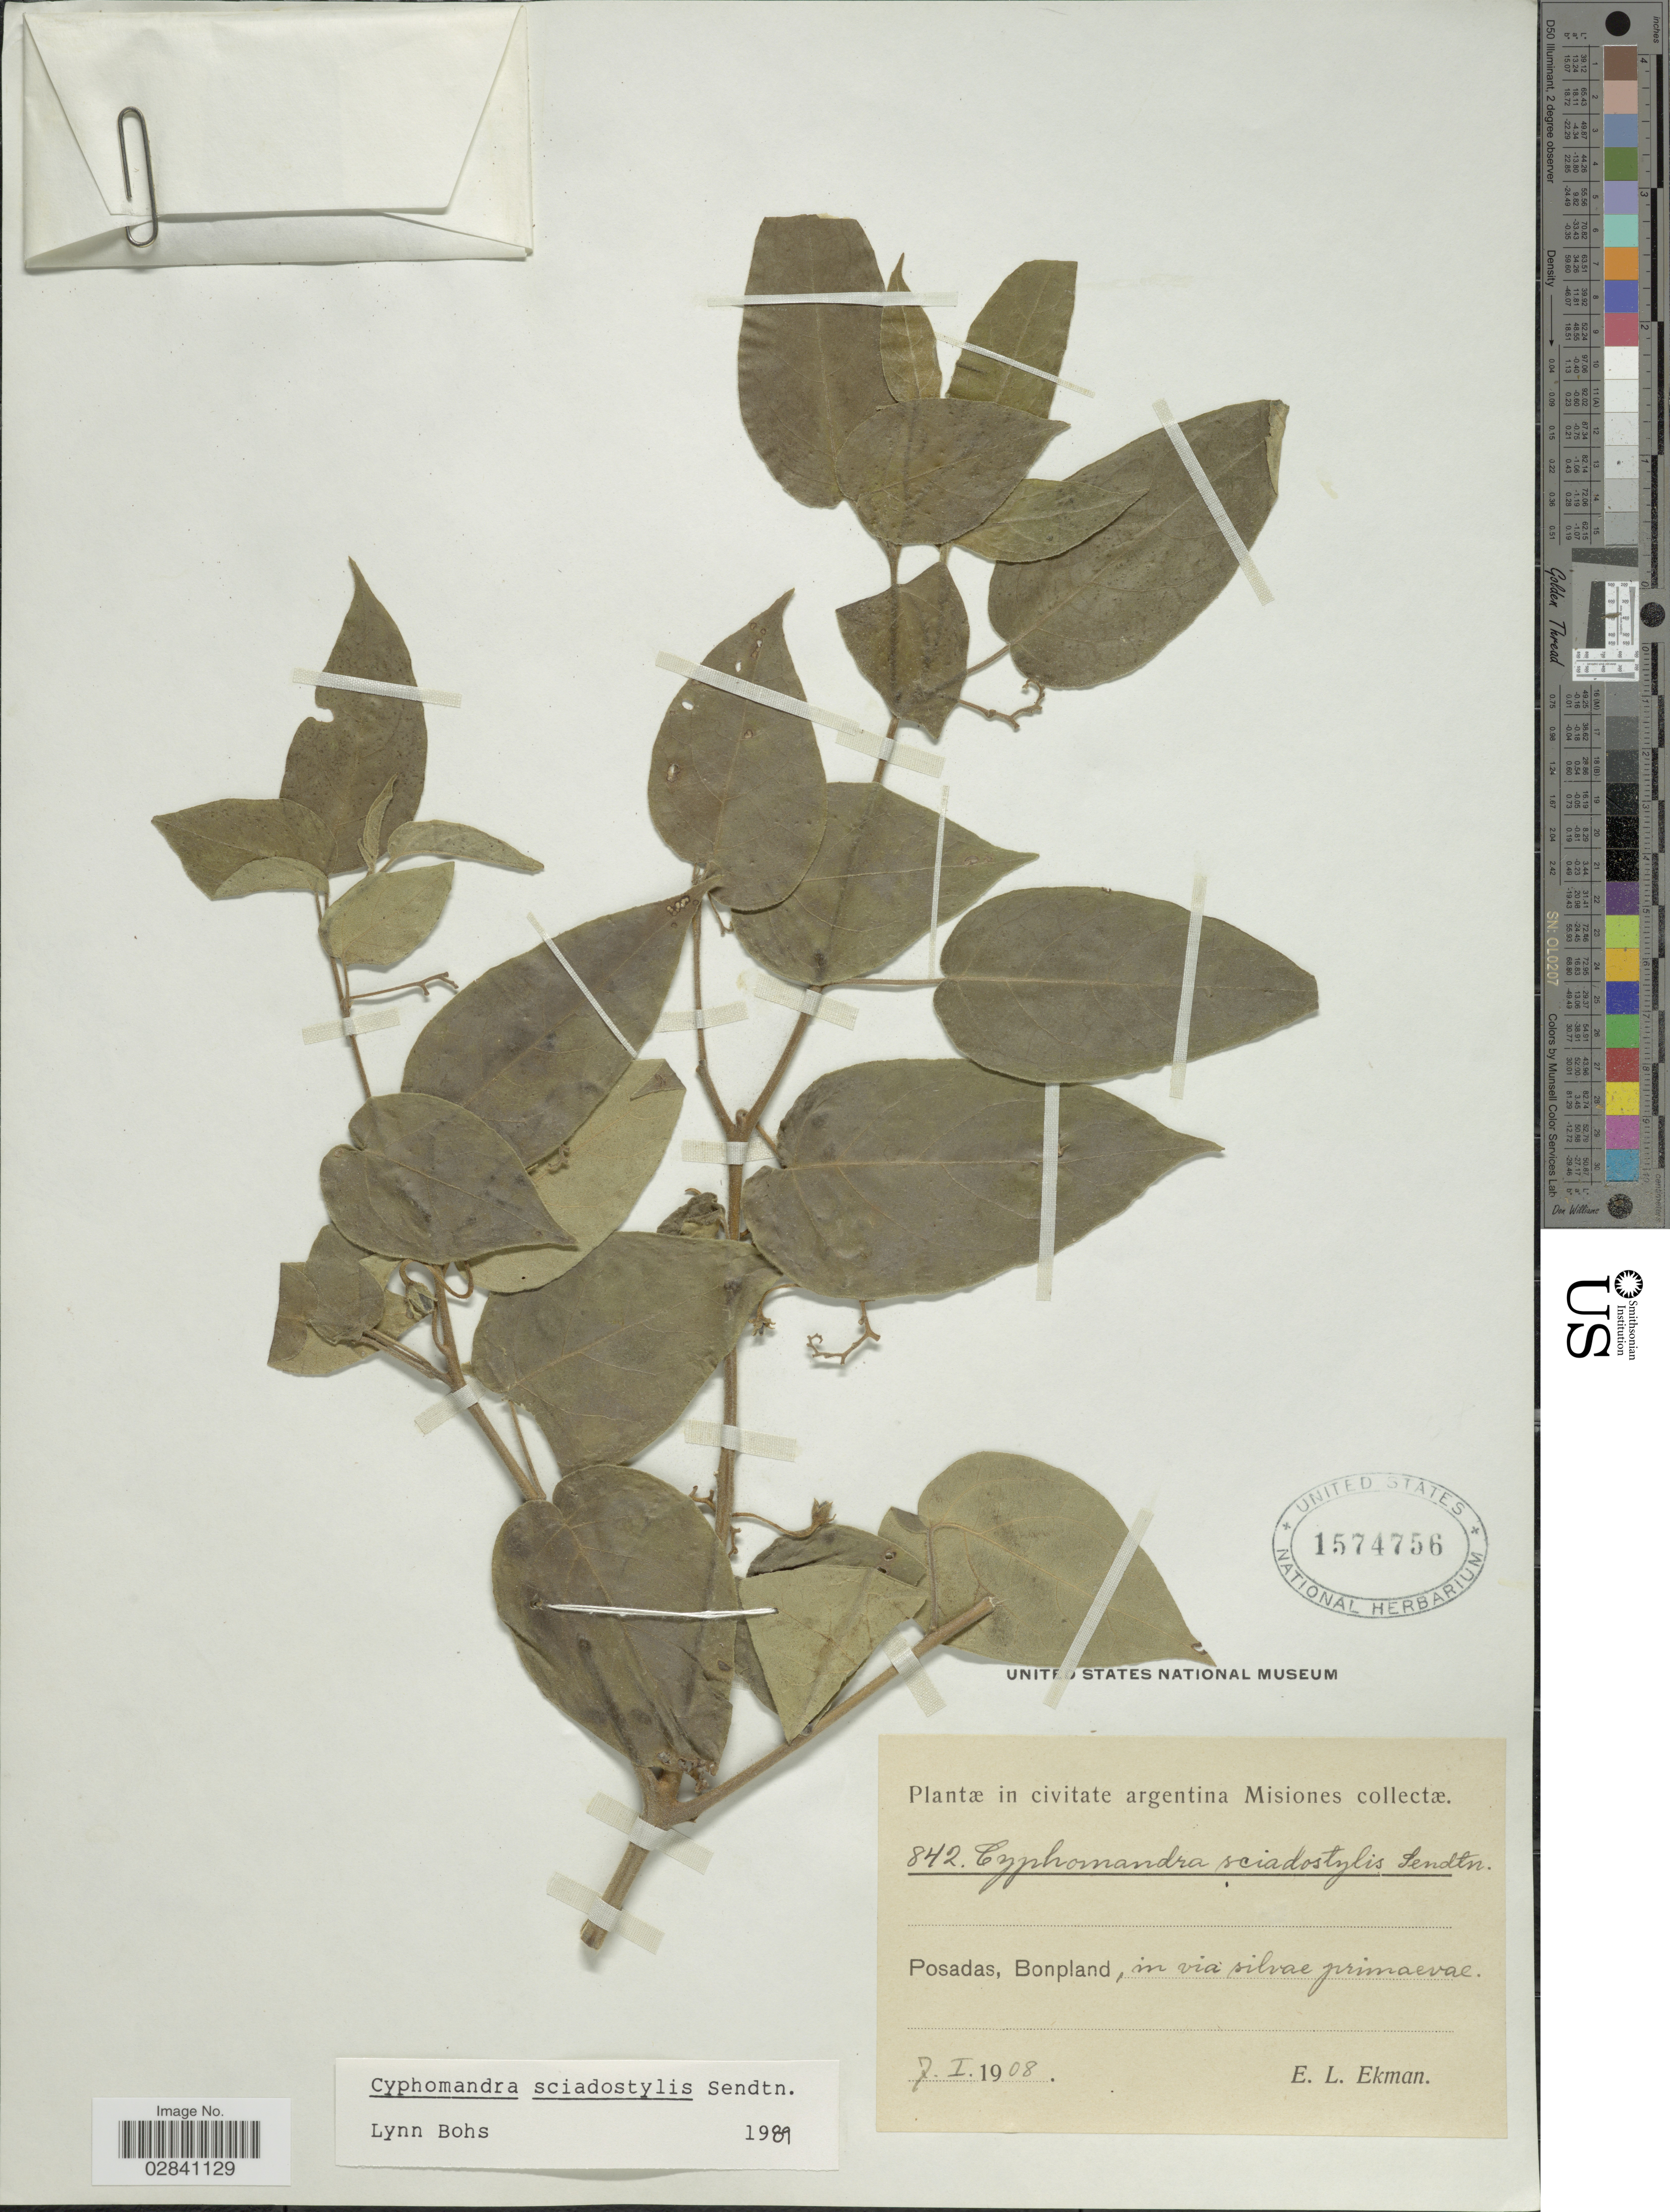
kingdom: Plantae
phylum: Tracheophyta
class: Magnoliopsida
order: Solanales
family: Solanaceae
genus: Cyphomandra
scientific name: Cyphomandra sciadostylis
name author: Sendtn.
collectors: E. L. Ekman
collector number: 842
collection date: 1908-01-07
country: Argentina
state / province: Misiones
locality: Posadas, Bonpland, in via silvae primaevae.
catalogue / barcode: US 1574756